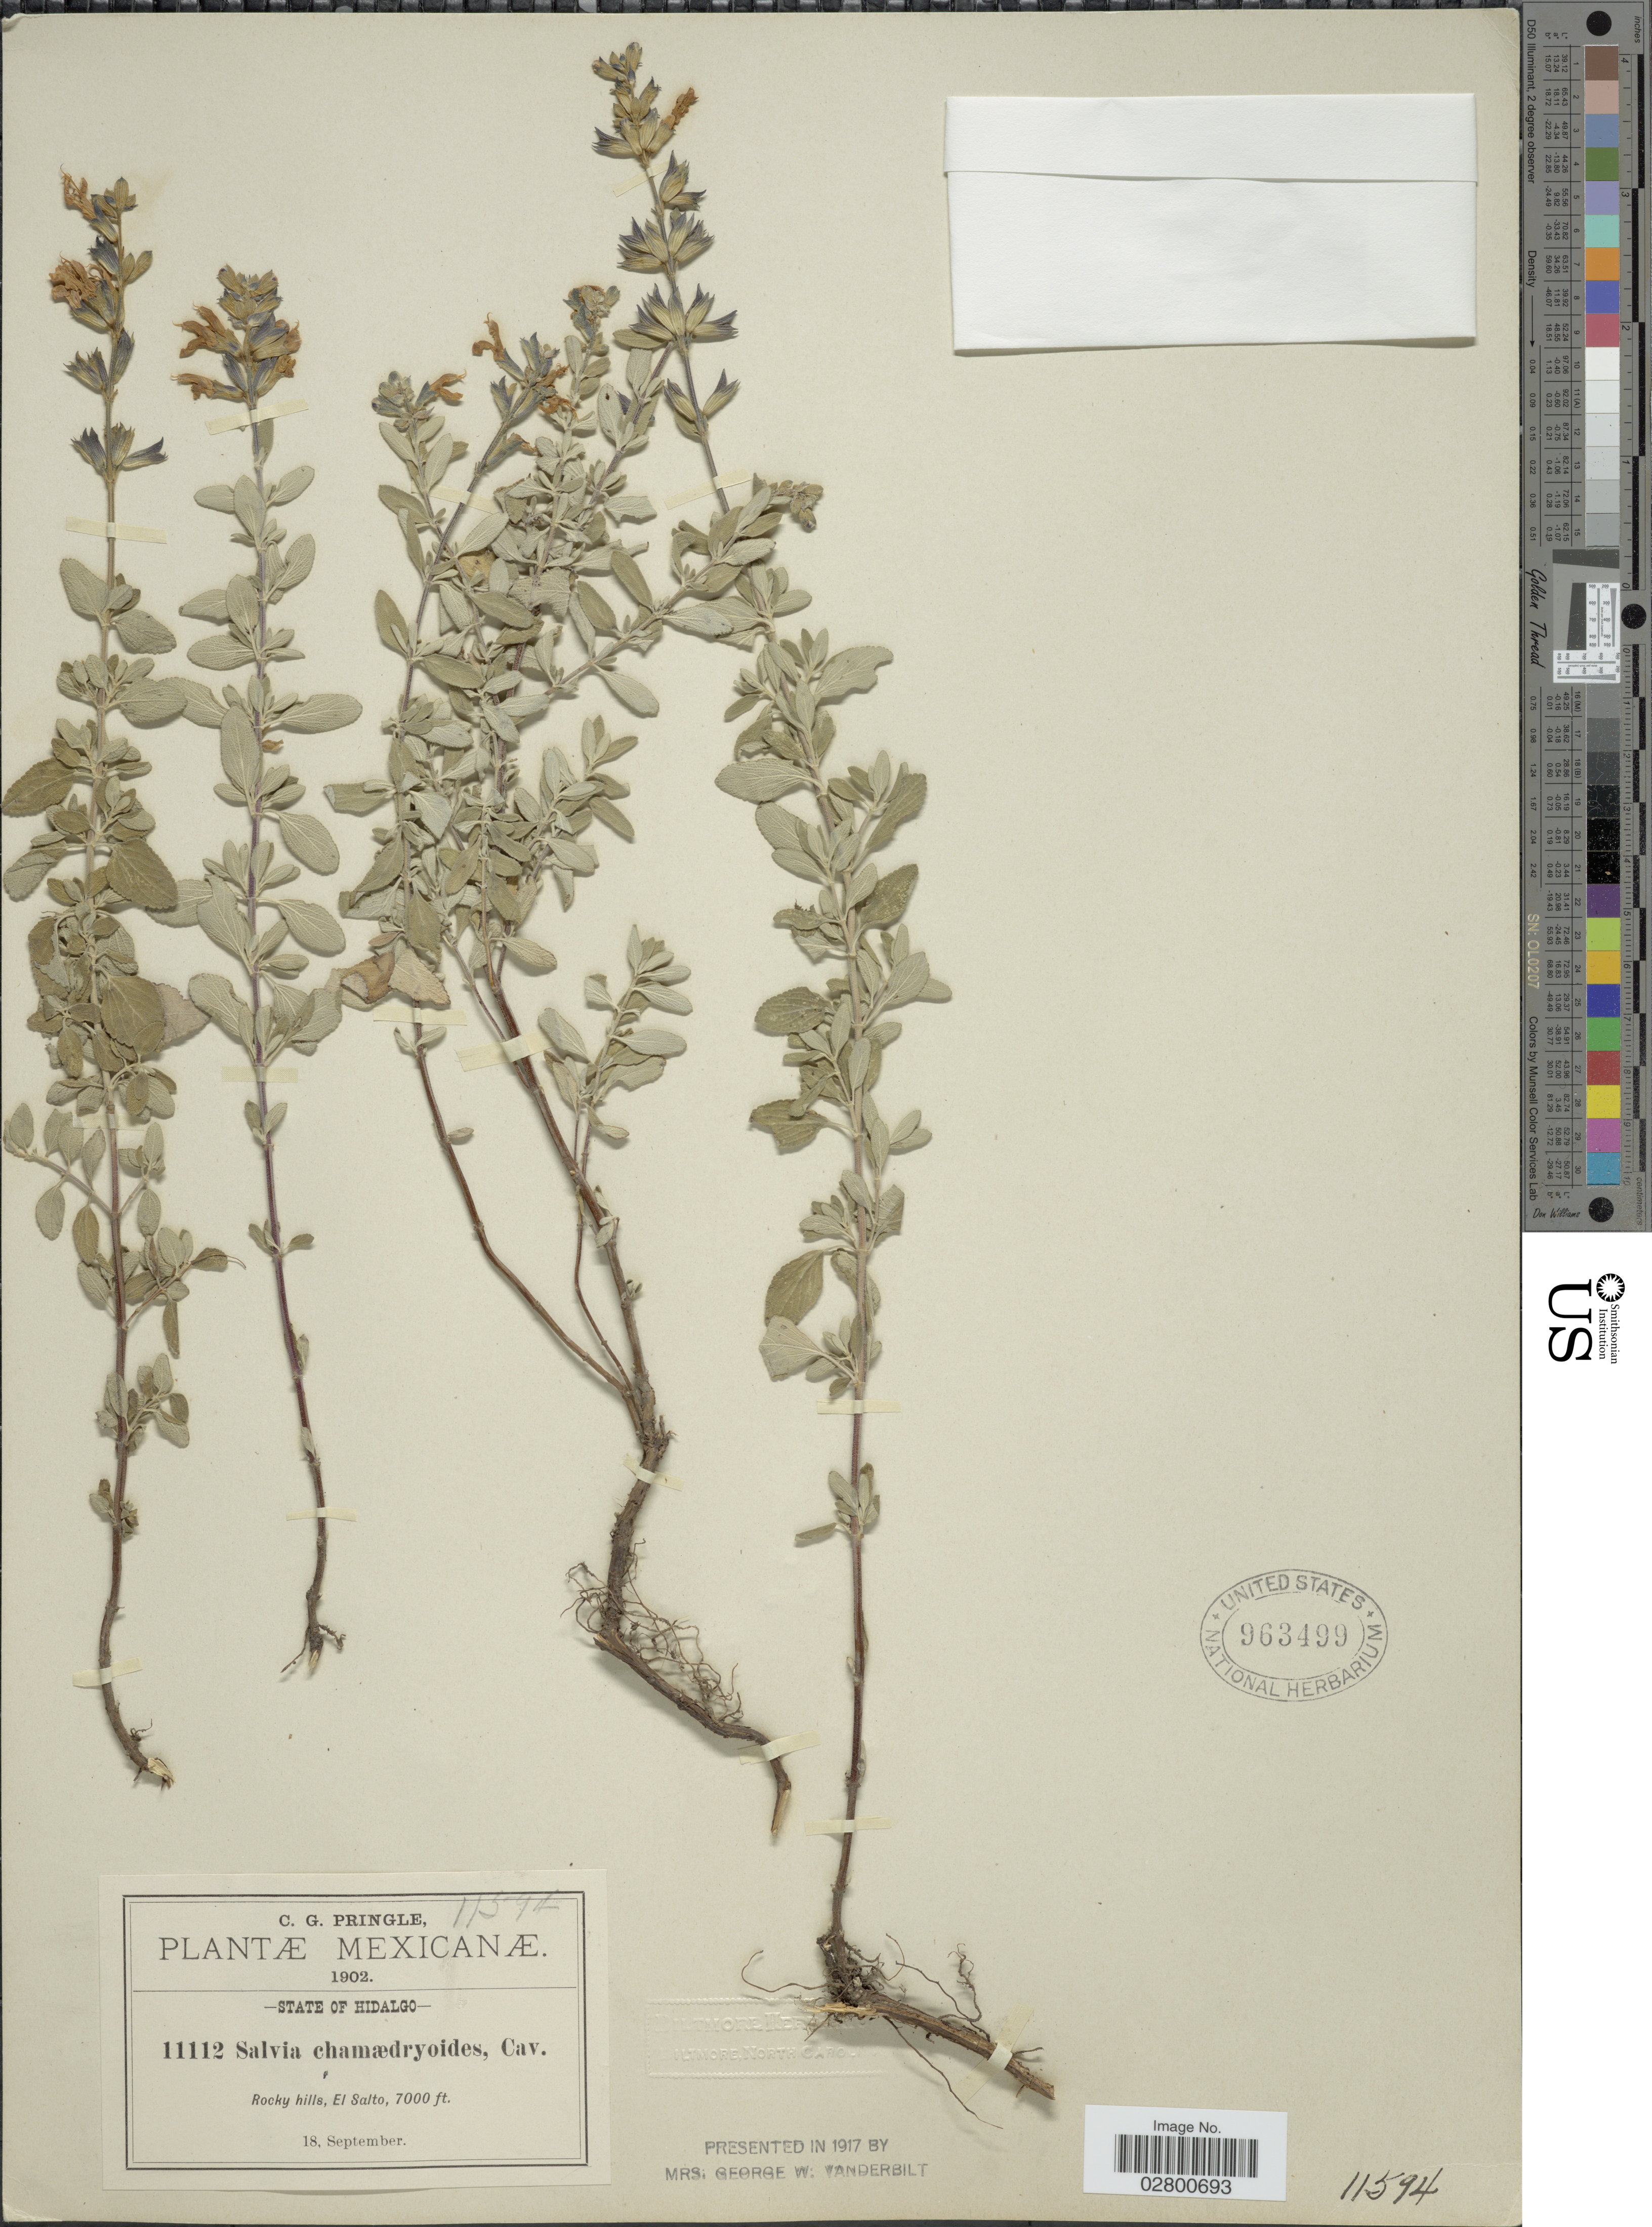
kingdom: Plantae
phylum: Tracheophyta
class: Magnoliopsida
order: Lamiales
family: Lamiaceae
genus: Salvia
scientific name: Salvia chamaedryoides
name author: Cav.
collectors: C. G. Pringle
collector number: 11112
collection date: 1902-09-18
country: Mexico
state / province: Hidalgo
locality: Rocky hills, El Salto.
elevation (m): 2134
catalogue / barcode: US 963499